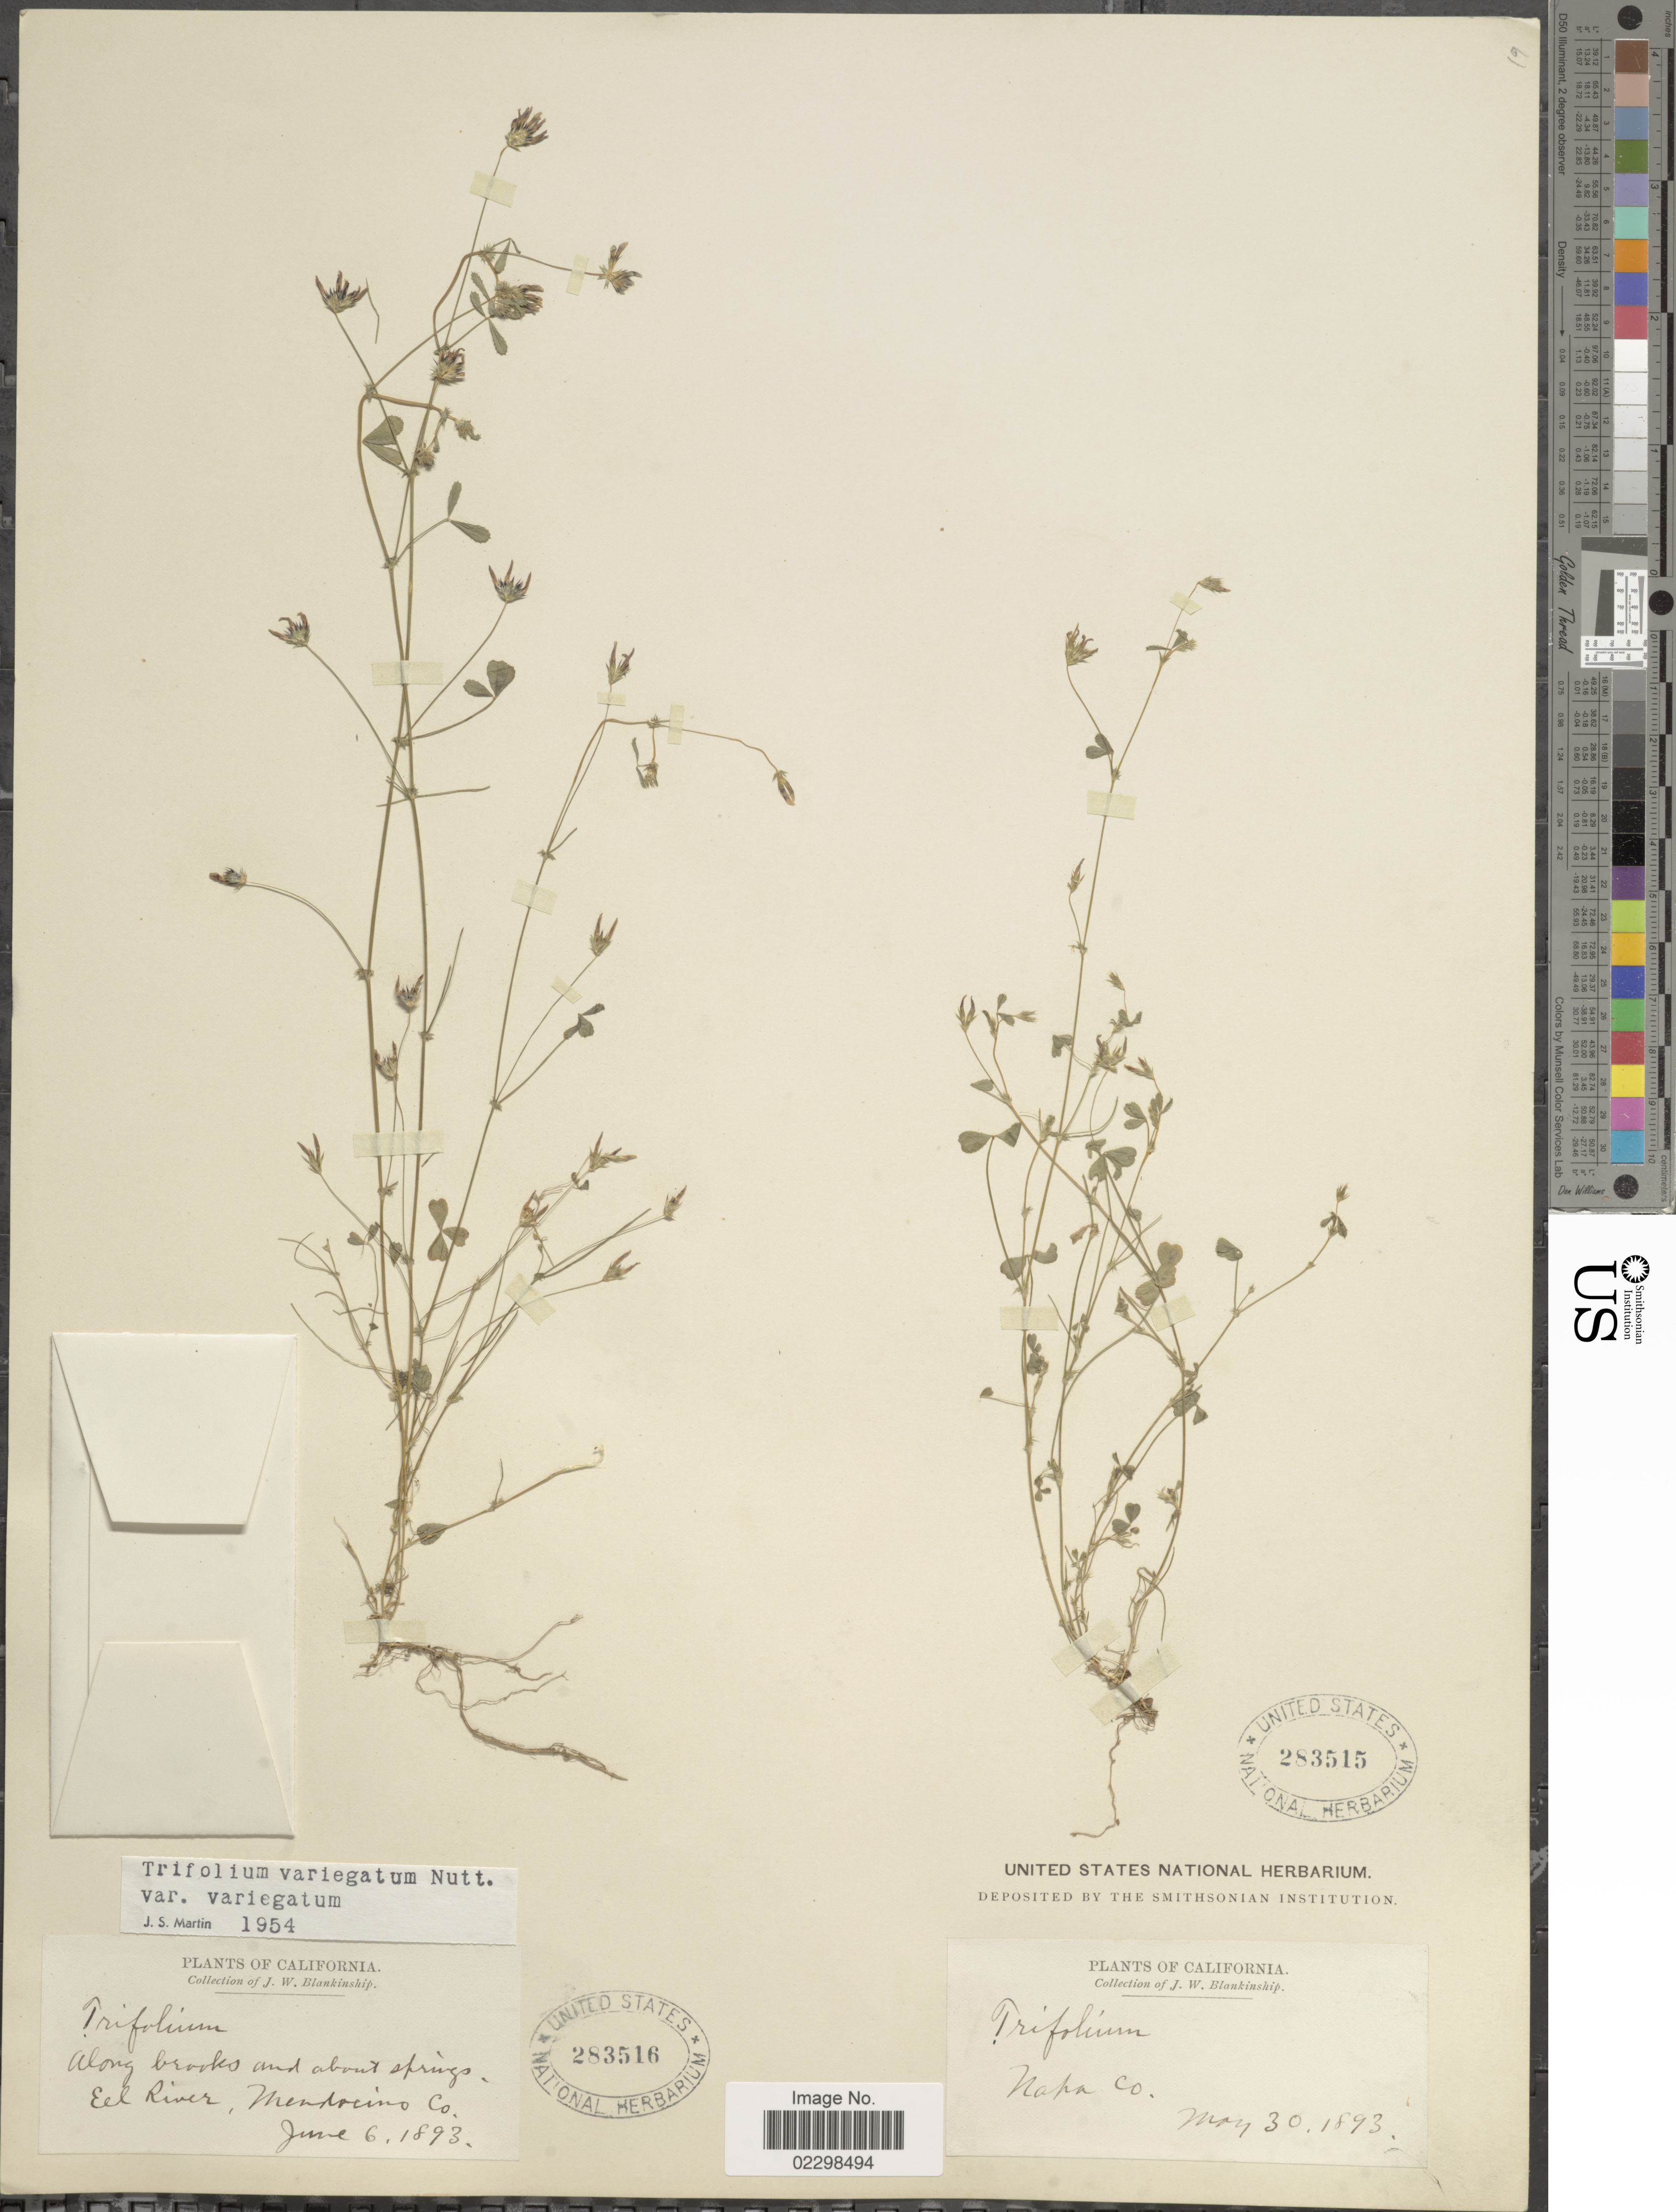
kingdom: Plantae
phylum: Tracheophyta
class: Magnoliopsida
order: Fabales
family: Fabaceae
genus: Trifolium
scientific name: Trifolium variegatum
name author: Nutt.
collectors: J. W. Blankinship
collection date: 1893-05-30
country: United States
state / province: California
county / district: Napa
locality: Napa Co.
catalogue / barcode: US 283515-2